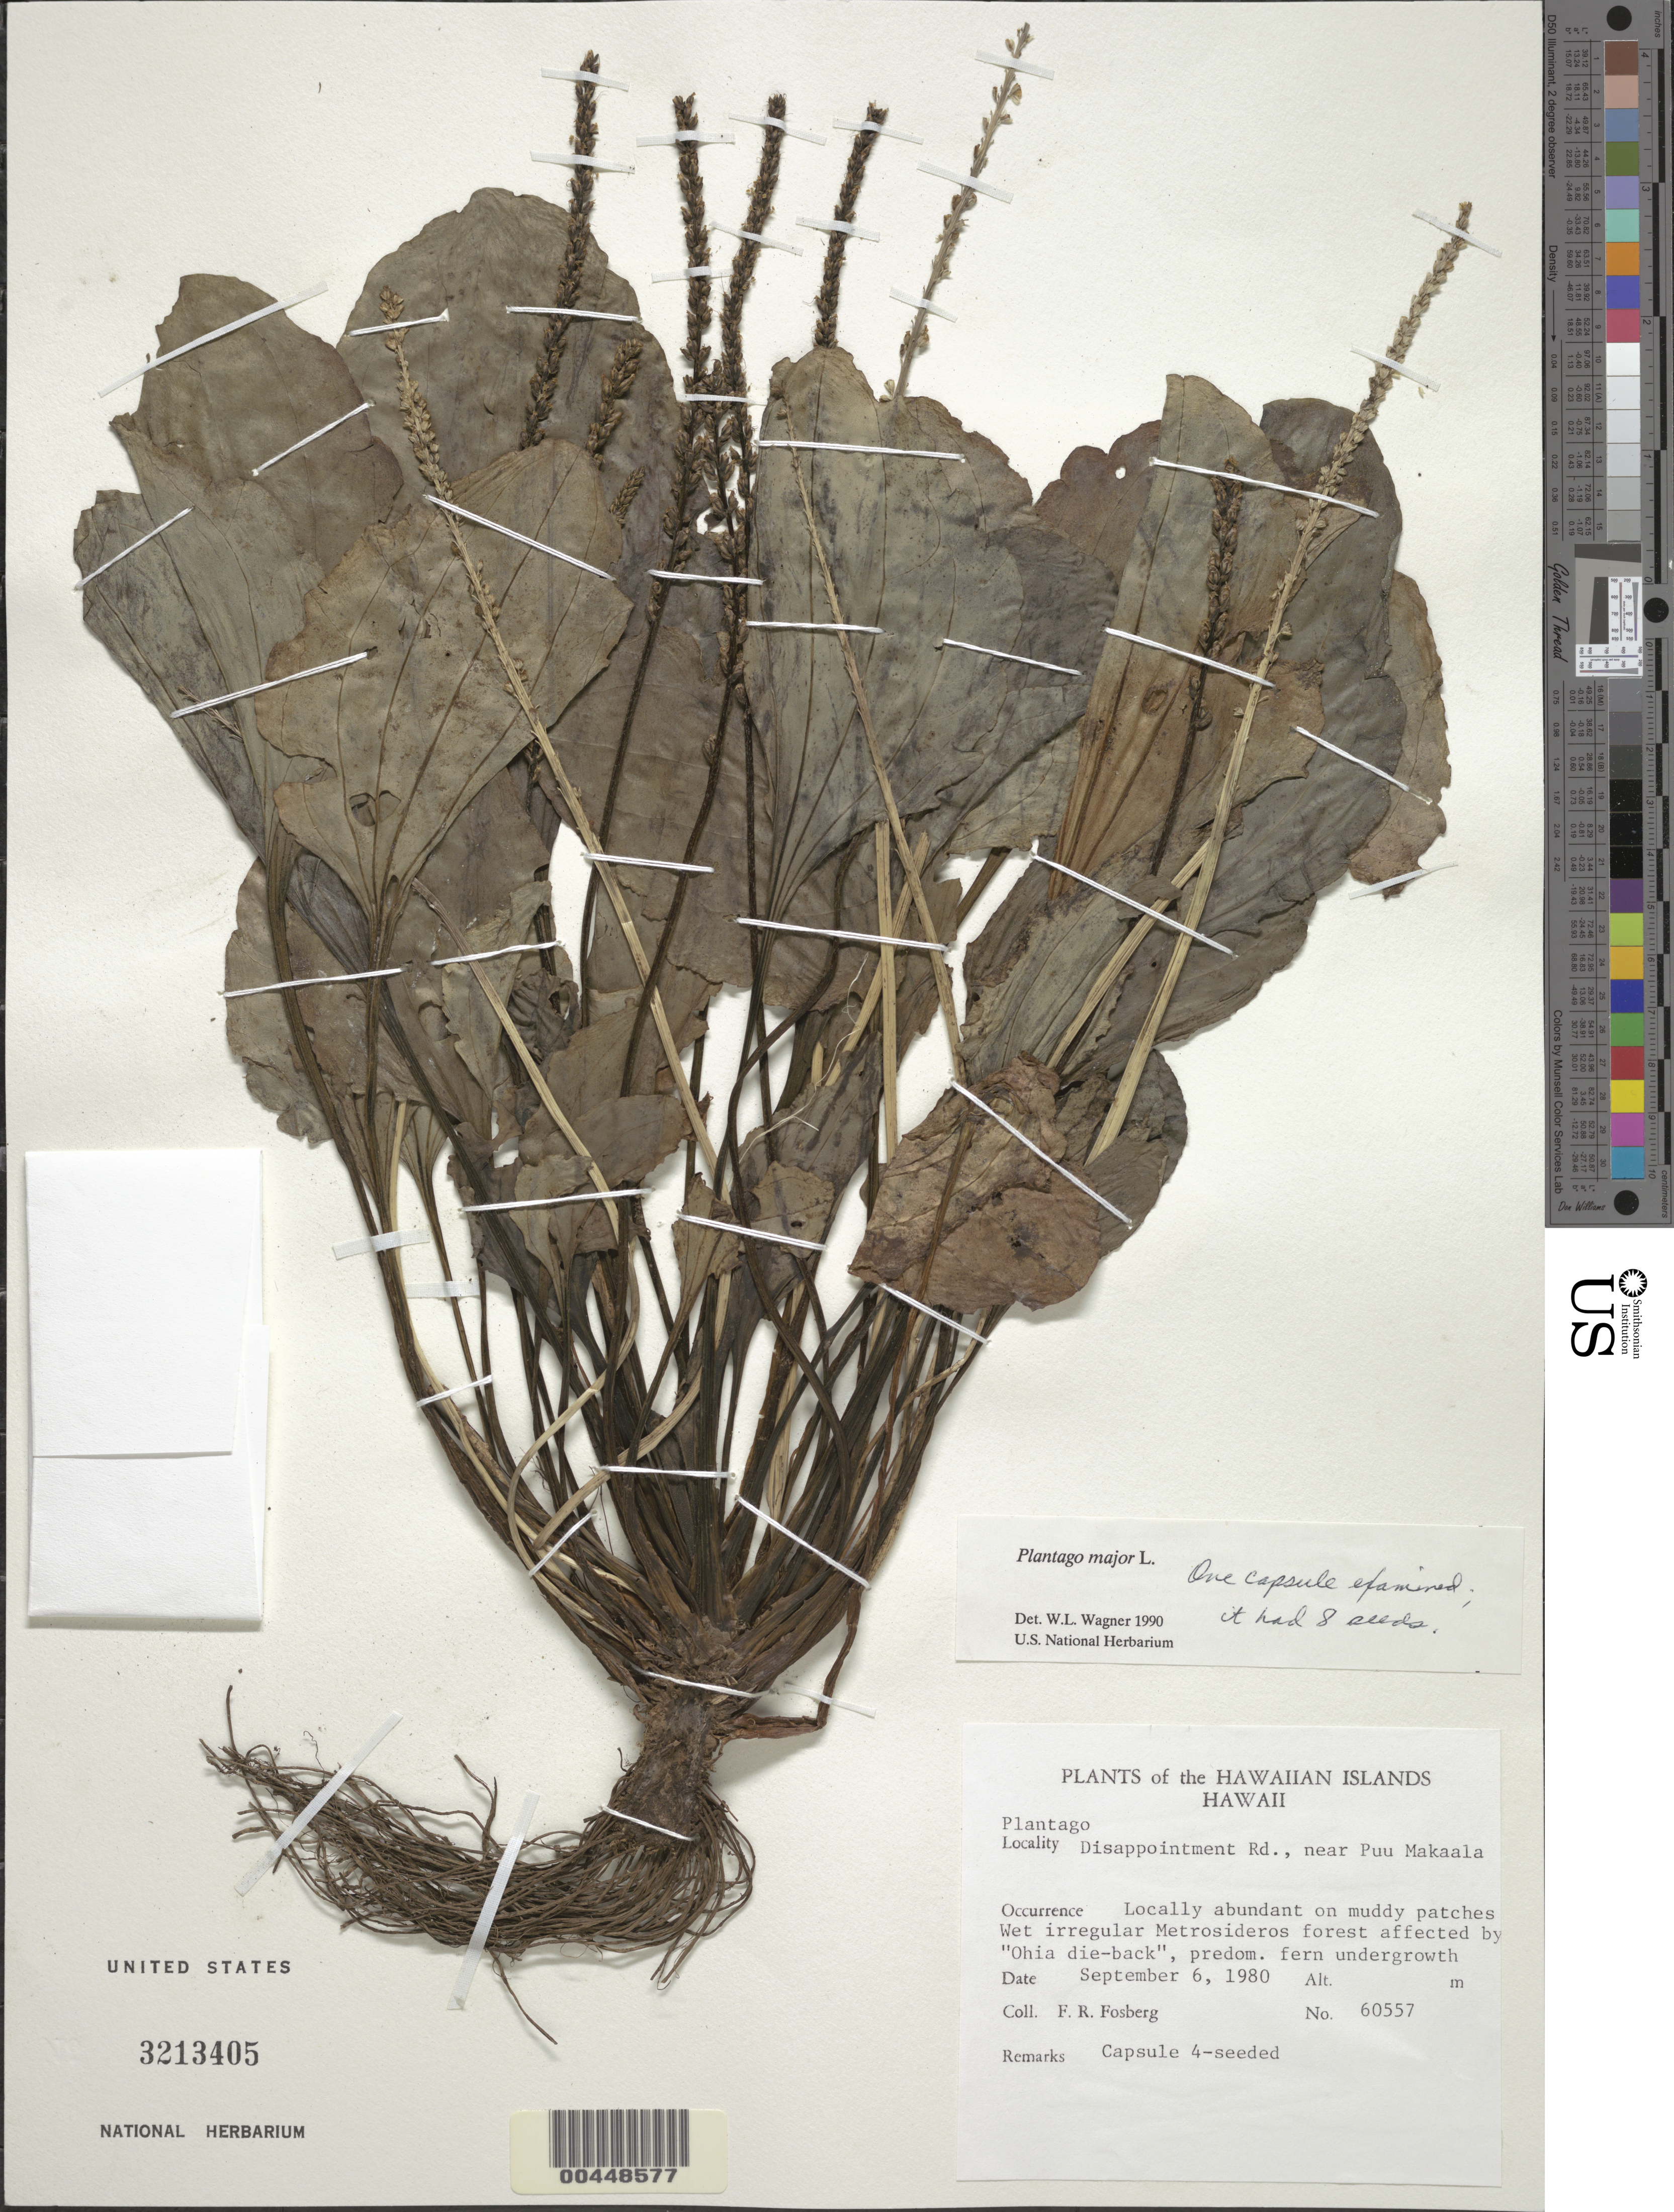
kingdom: Plantae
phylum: Tracheophyta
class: Magnoliopsida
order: Lamiales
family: Plantaginaceae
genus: Plantago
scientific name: Plantago major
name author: L.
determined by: Wagner, W. L., (BOT), Smithsonian Institution - National Museum of Natural History (UNITED STATES)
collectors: F. R. Fosberg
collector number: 60557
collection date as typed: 6 Sep 1980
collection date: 1980-09-06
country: United States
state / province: Hawaii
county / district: Hawaii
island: Hawaii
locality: Disappointment Rd, near Puu Makaala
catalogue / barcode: US 3213405